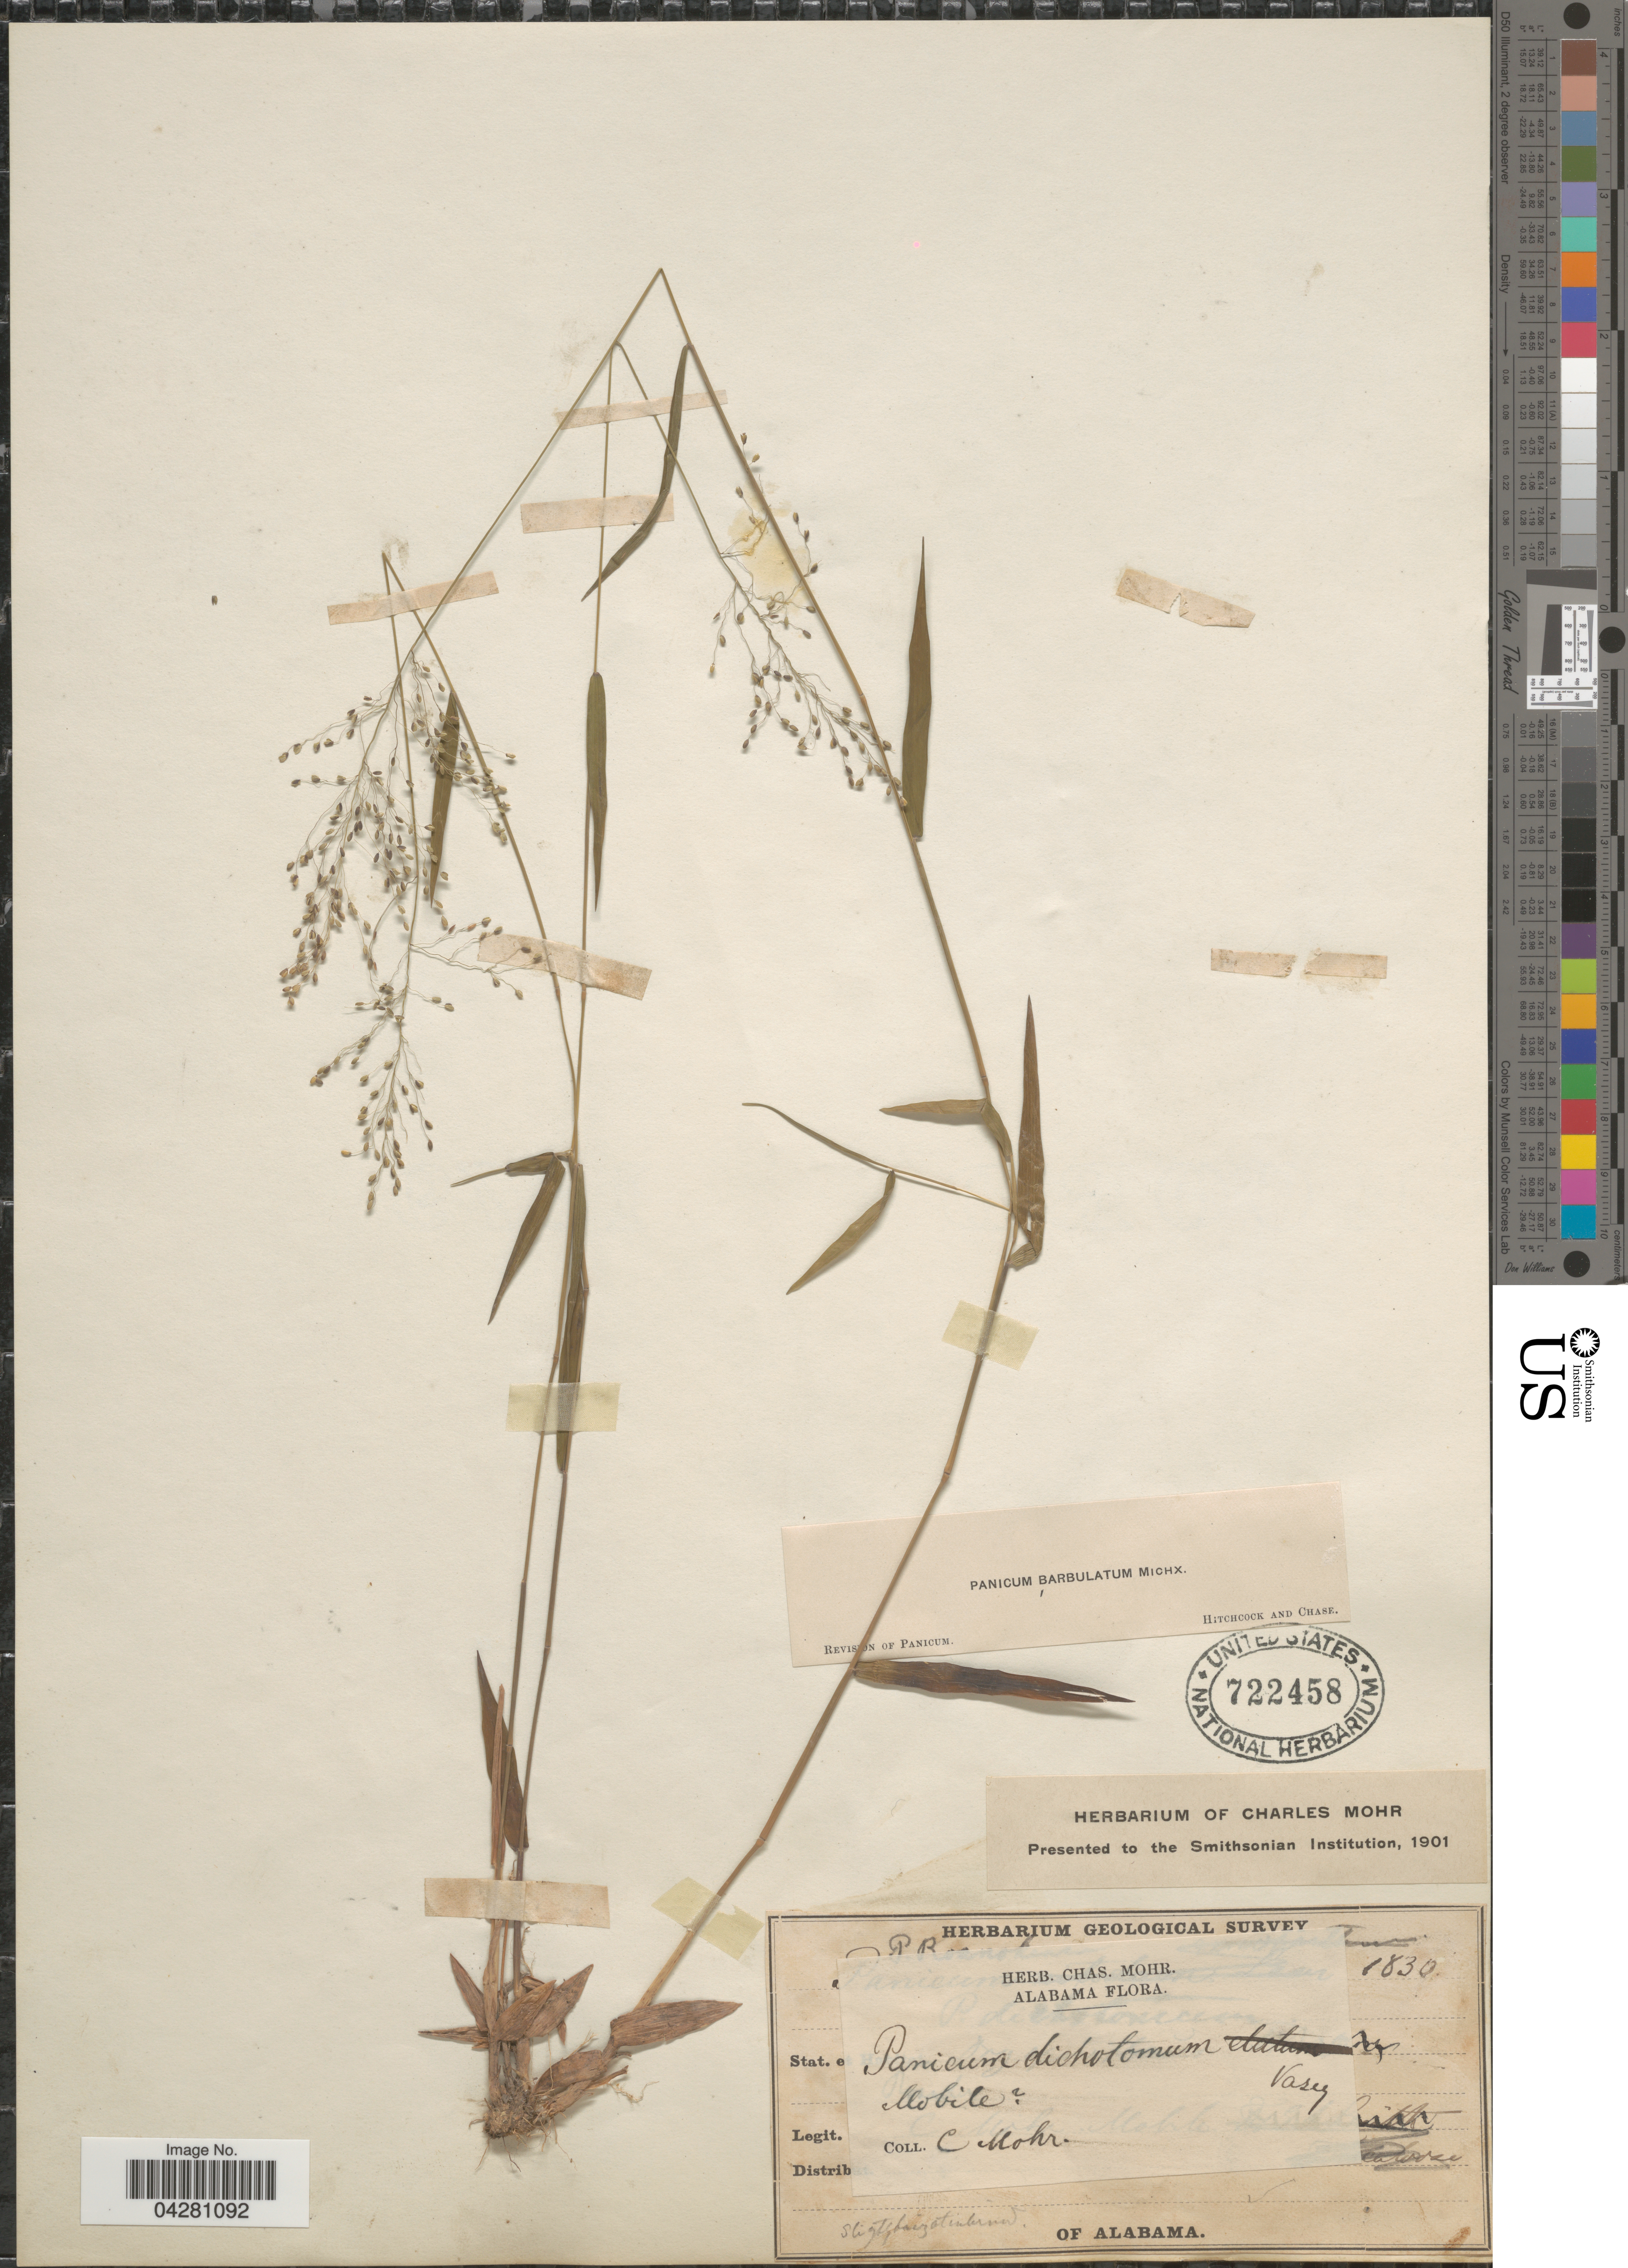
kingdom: Plantae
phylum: Tracheophyta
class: Liliopsida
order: Poales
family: Poaceae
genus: Dichanthelium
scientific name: Dichanthelium dichotomum var. dichotomum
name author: (L.) Gould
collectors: Mohr, C. T. (herbarium)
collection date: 1830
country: United States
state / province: Alabama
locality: Geological Survey. Mobile.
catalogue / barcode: US 722458